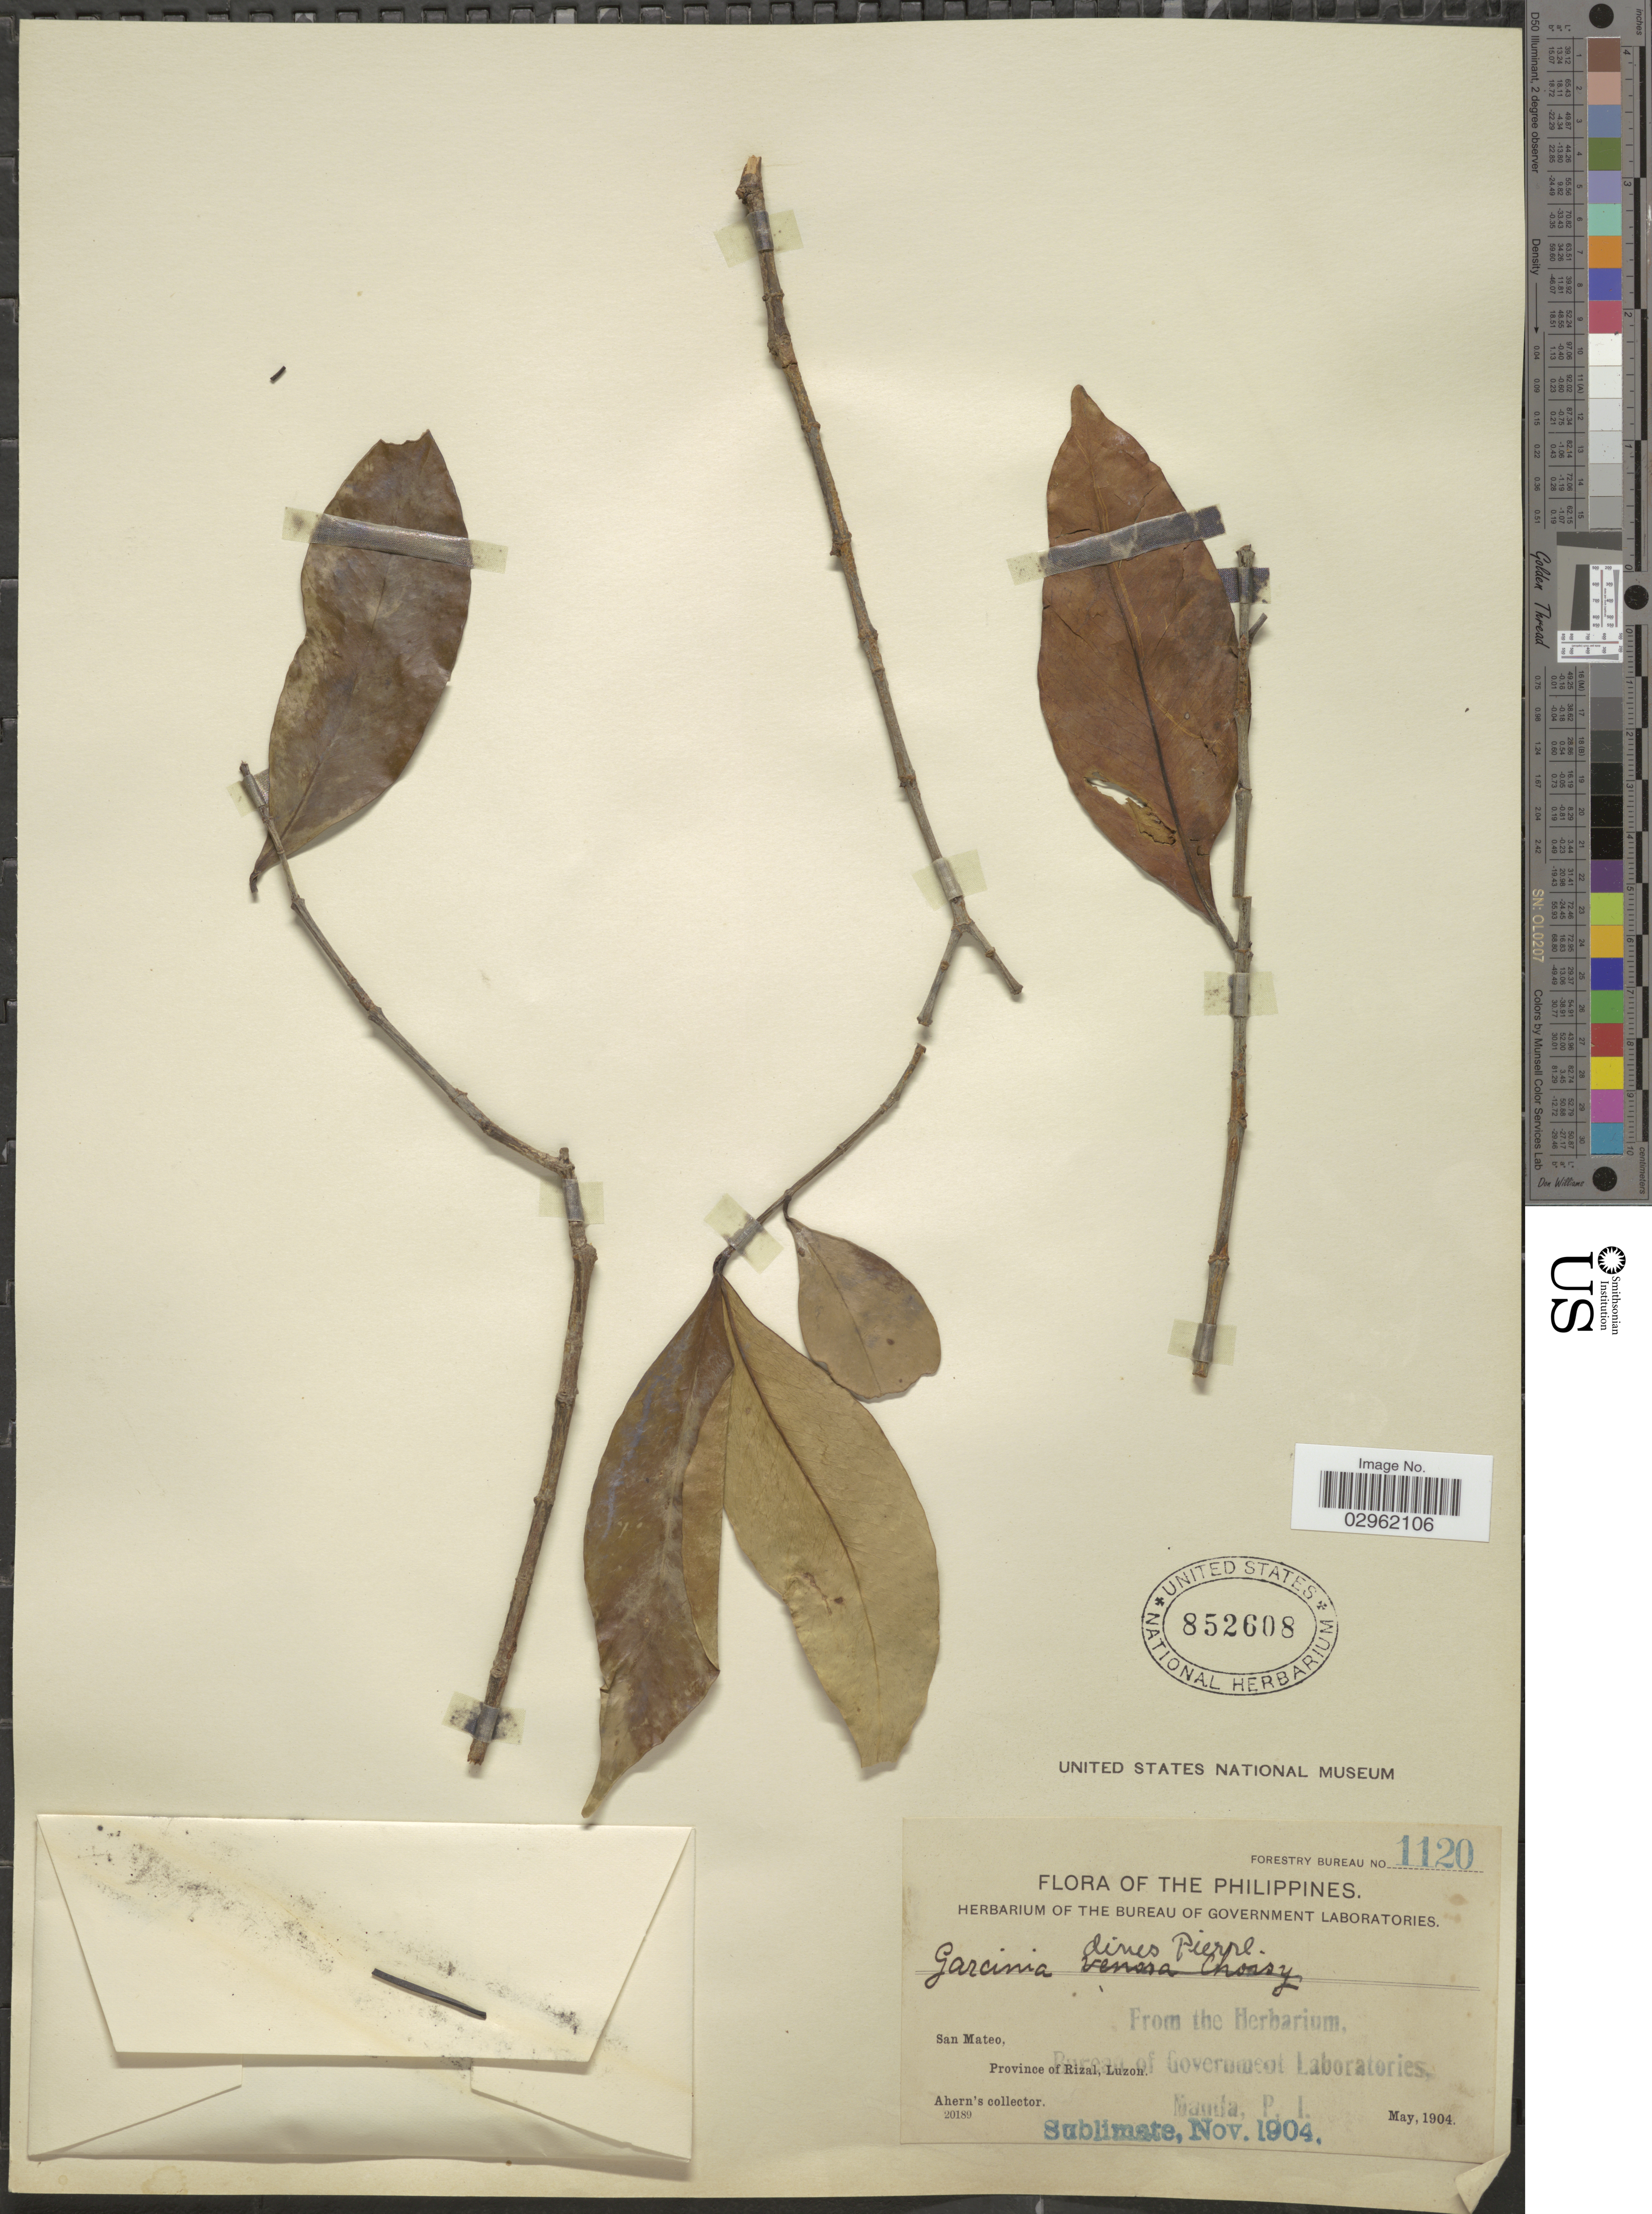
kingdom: Plantae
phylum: Tracheophyta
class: Magnoliopsida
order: Malpighiales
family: Clusiaceae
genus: Garcinia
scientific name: Garcinia dives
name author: Pierre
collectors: Ahern's collector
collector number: Forestry Bureau 1120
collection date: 1904-05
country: Philippines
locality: San Mateo, Province of Rizal, Luzon.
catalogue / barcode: US 852608